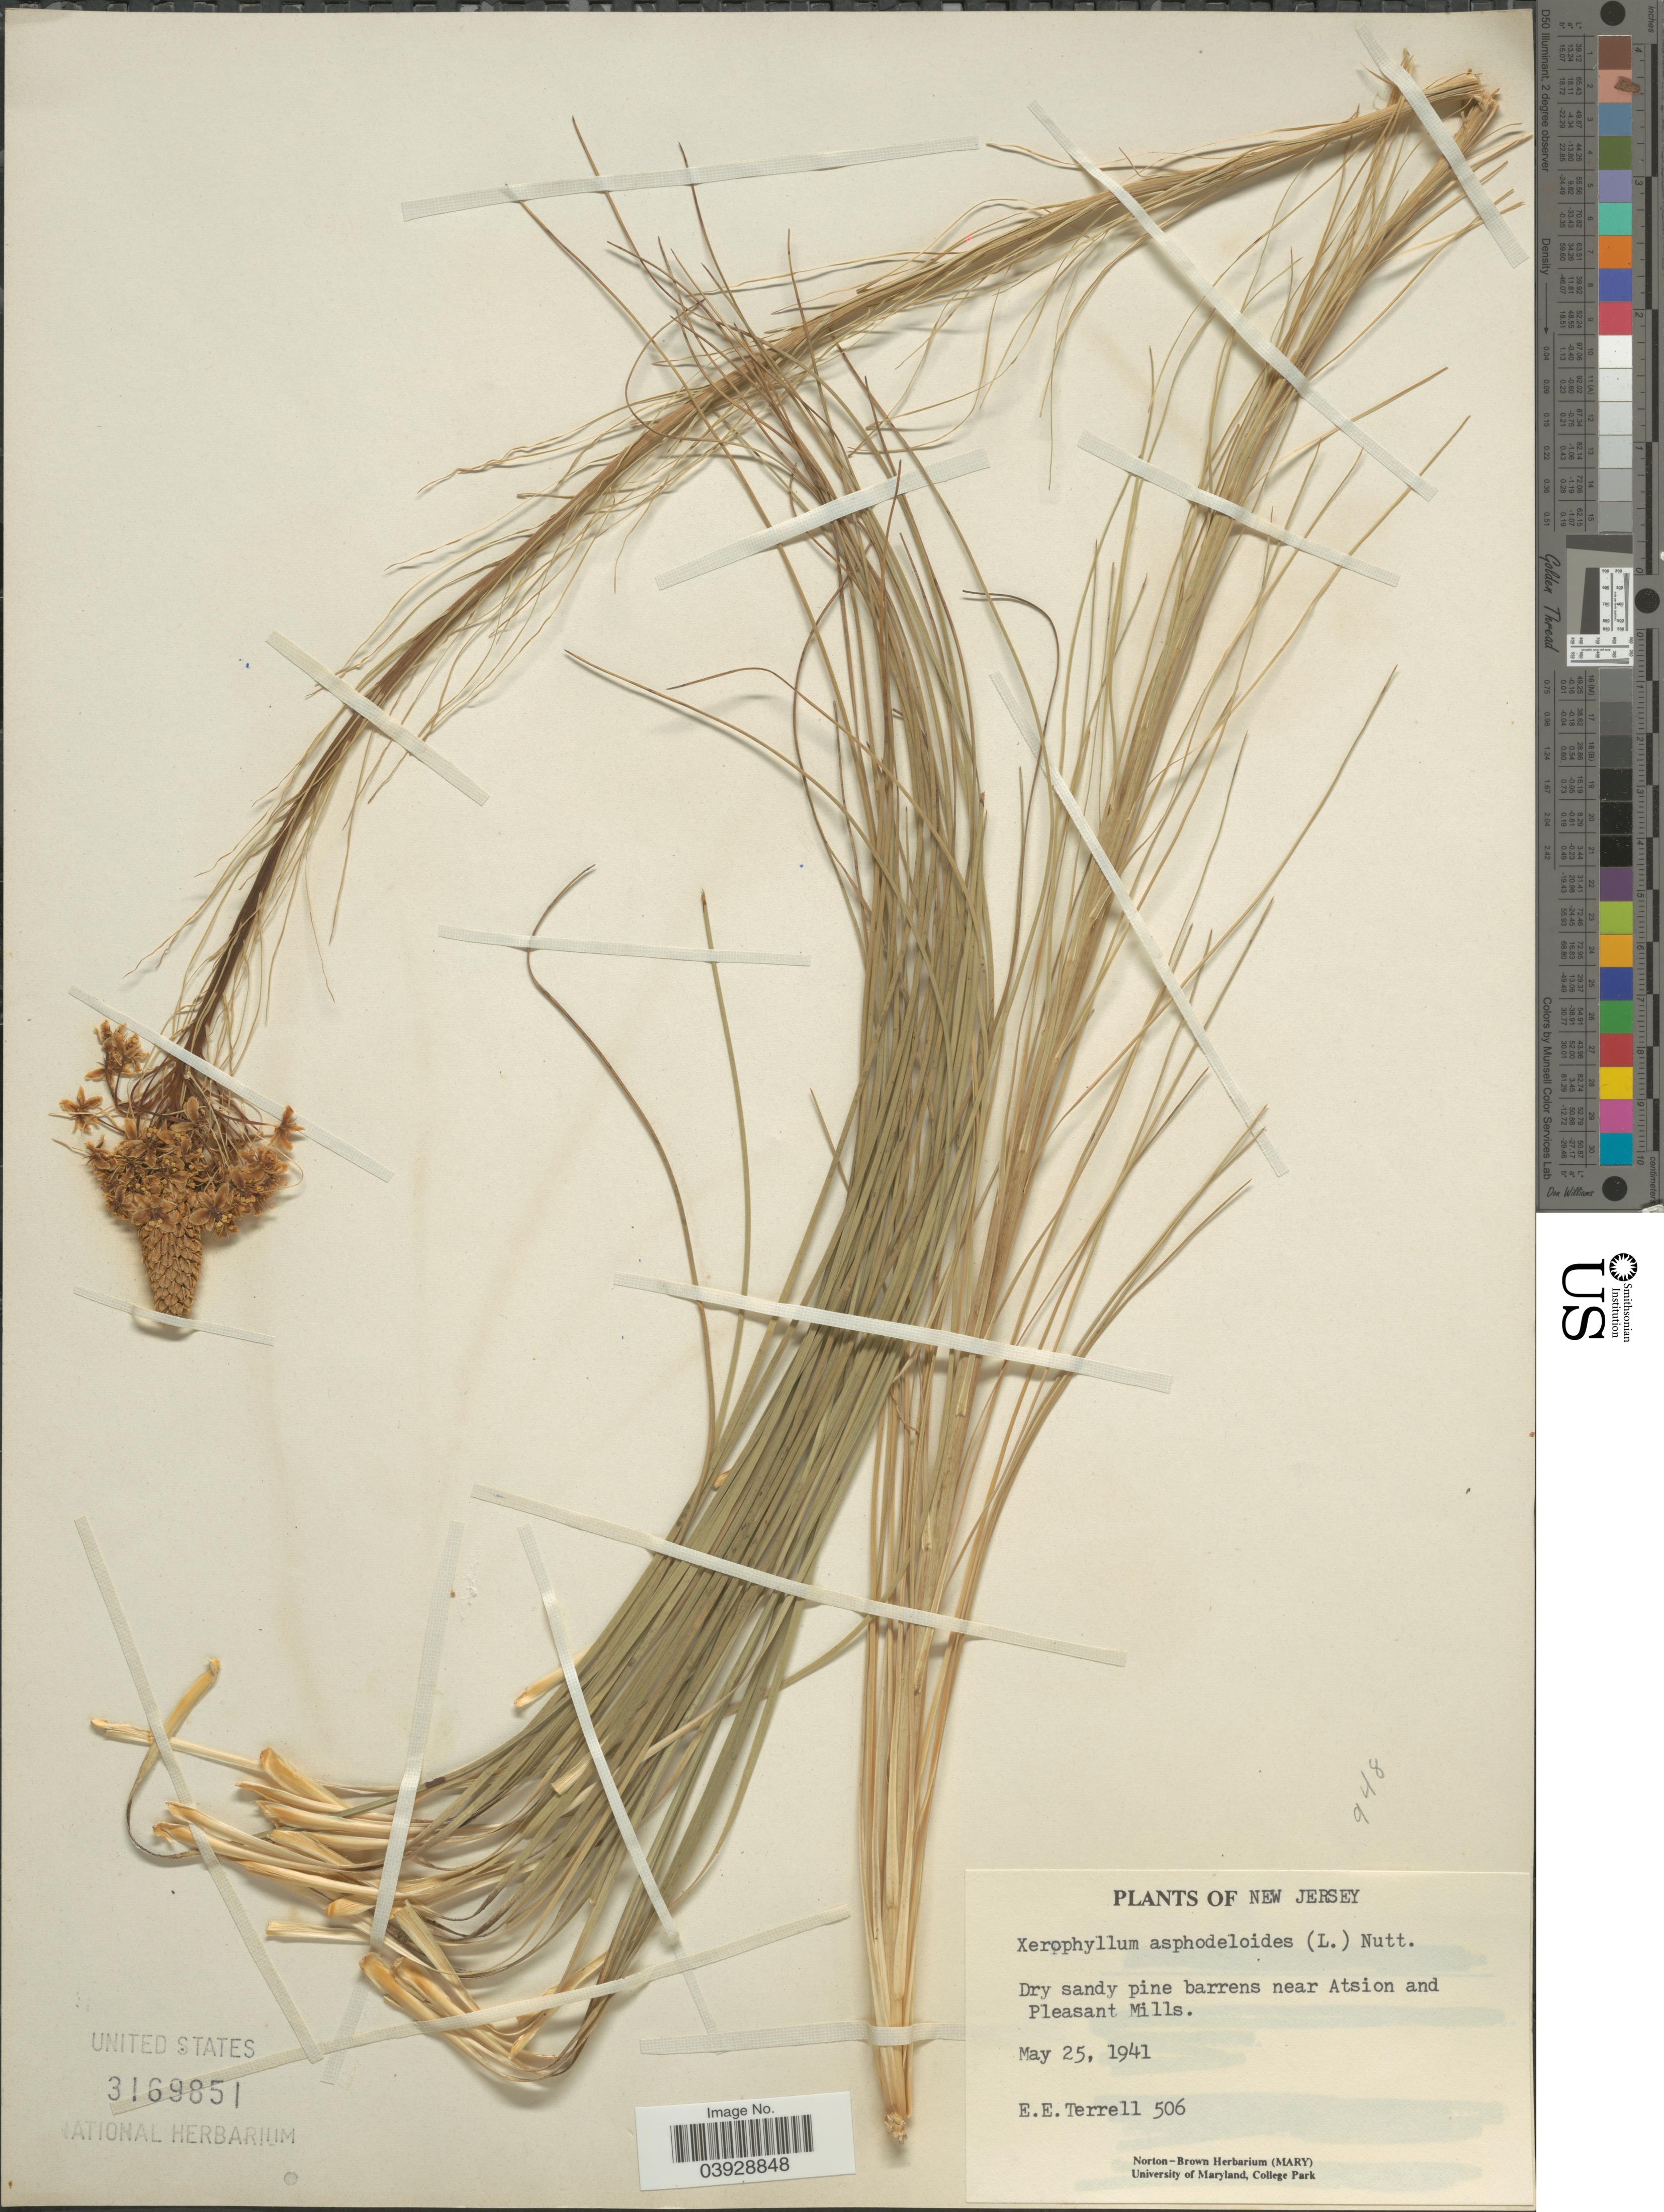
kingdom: Plantae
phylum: Tracheophyta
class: Liliopsida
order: Liliales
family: Melanthiaceae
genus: Xerophyllum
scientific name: Xerophyllum asphodeloides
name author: (L.) Nutt.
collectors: E. E. Terrell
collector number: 506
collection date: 1941-05-25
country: United States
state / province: New Jersey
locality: Near Aston and Pleasant Mills.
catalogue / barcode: US 3169851